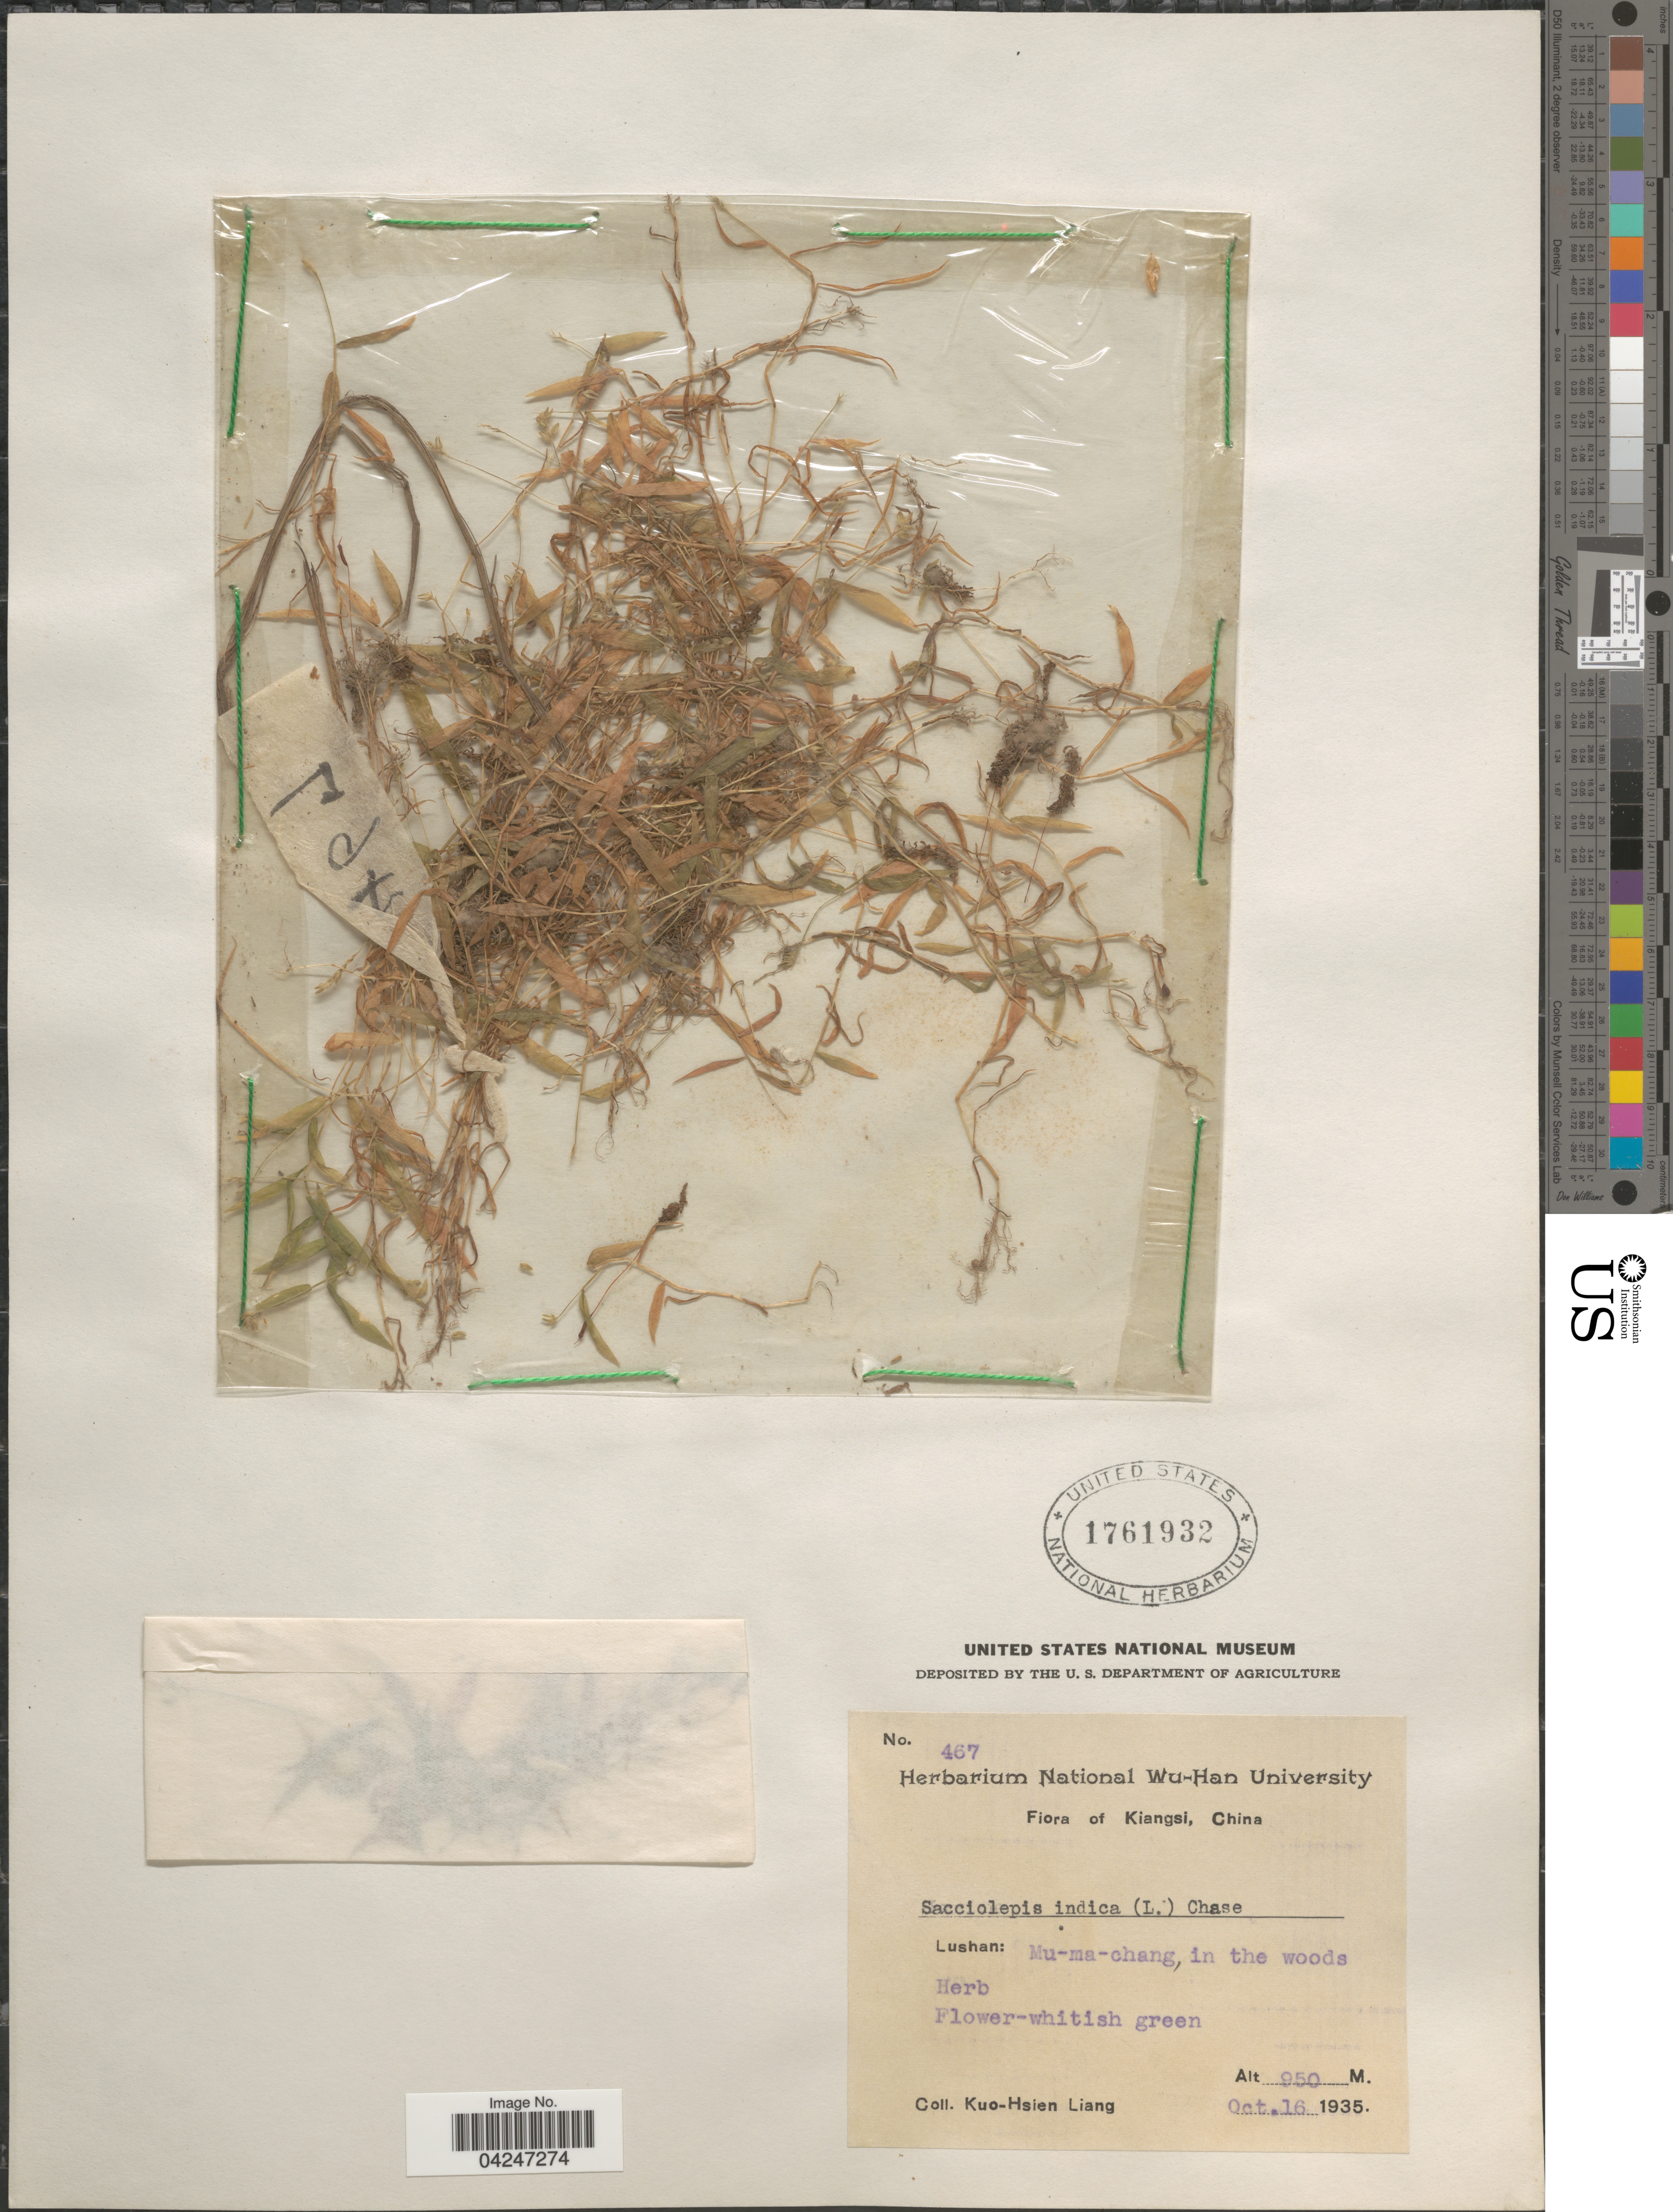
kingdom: Plantae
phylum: Tracheophyta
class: Liliopsida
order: Poales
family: Poaceae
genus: Sacciolepis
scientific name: Sacciolepis indica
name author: (L.) Chase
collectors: L. Kuo-hsien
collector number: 467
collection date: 1935-10-16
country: China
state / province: Jiangxi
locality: Kiangsi. Lushan: Mu-ma-chang, in the woods.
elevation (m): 950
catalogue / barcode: US 1761932